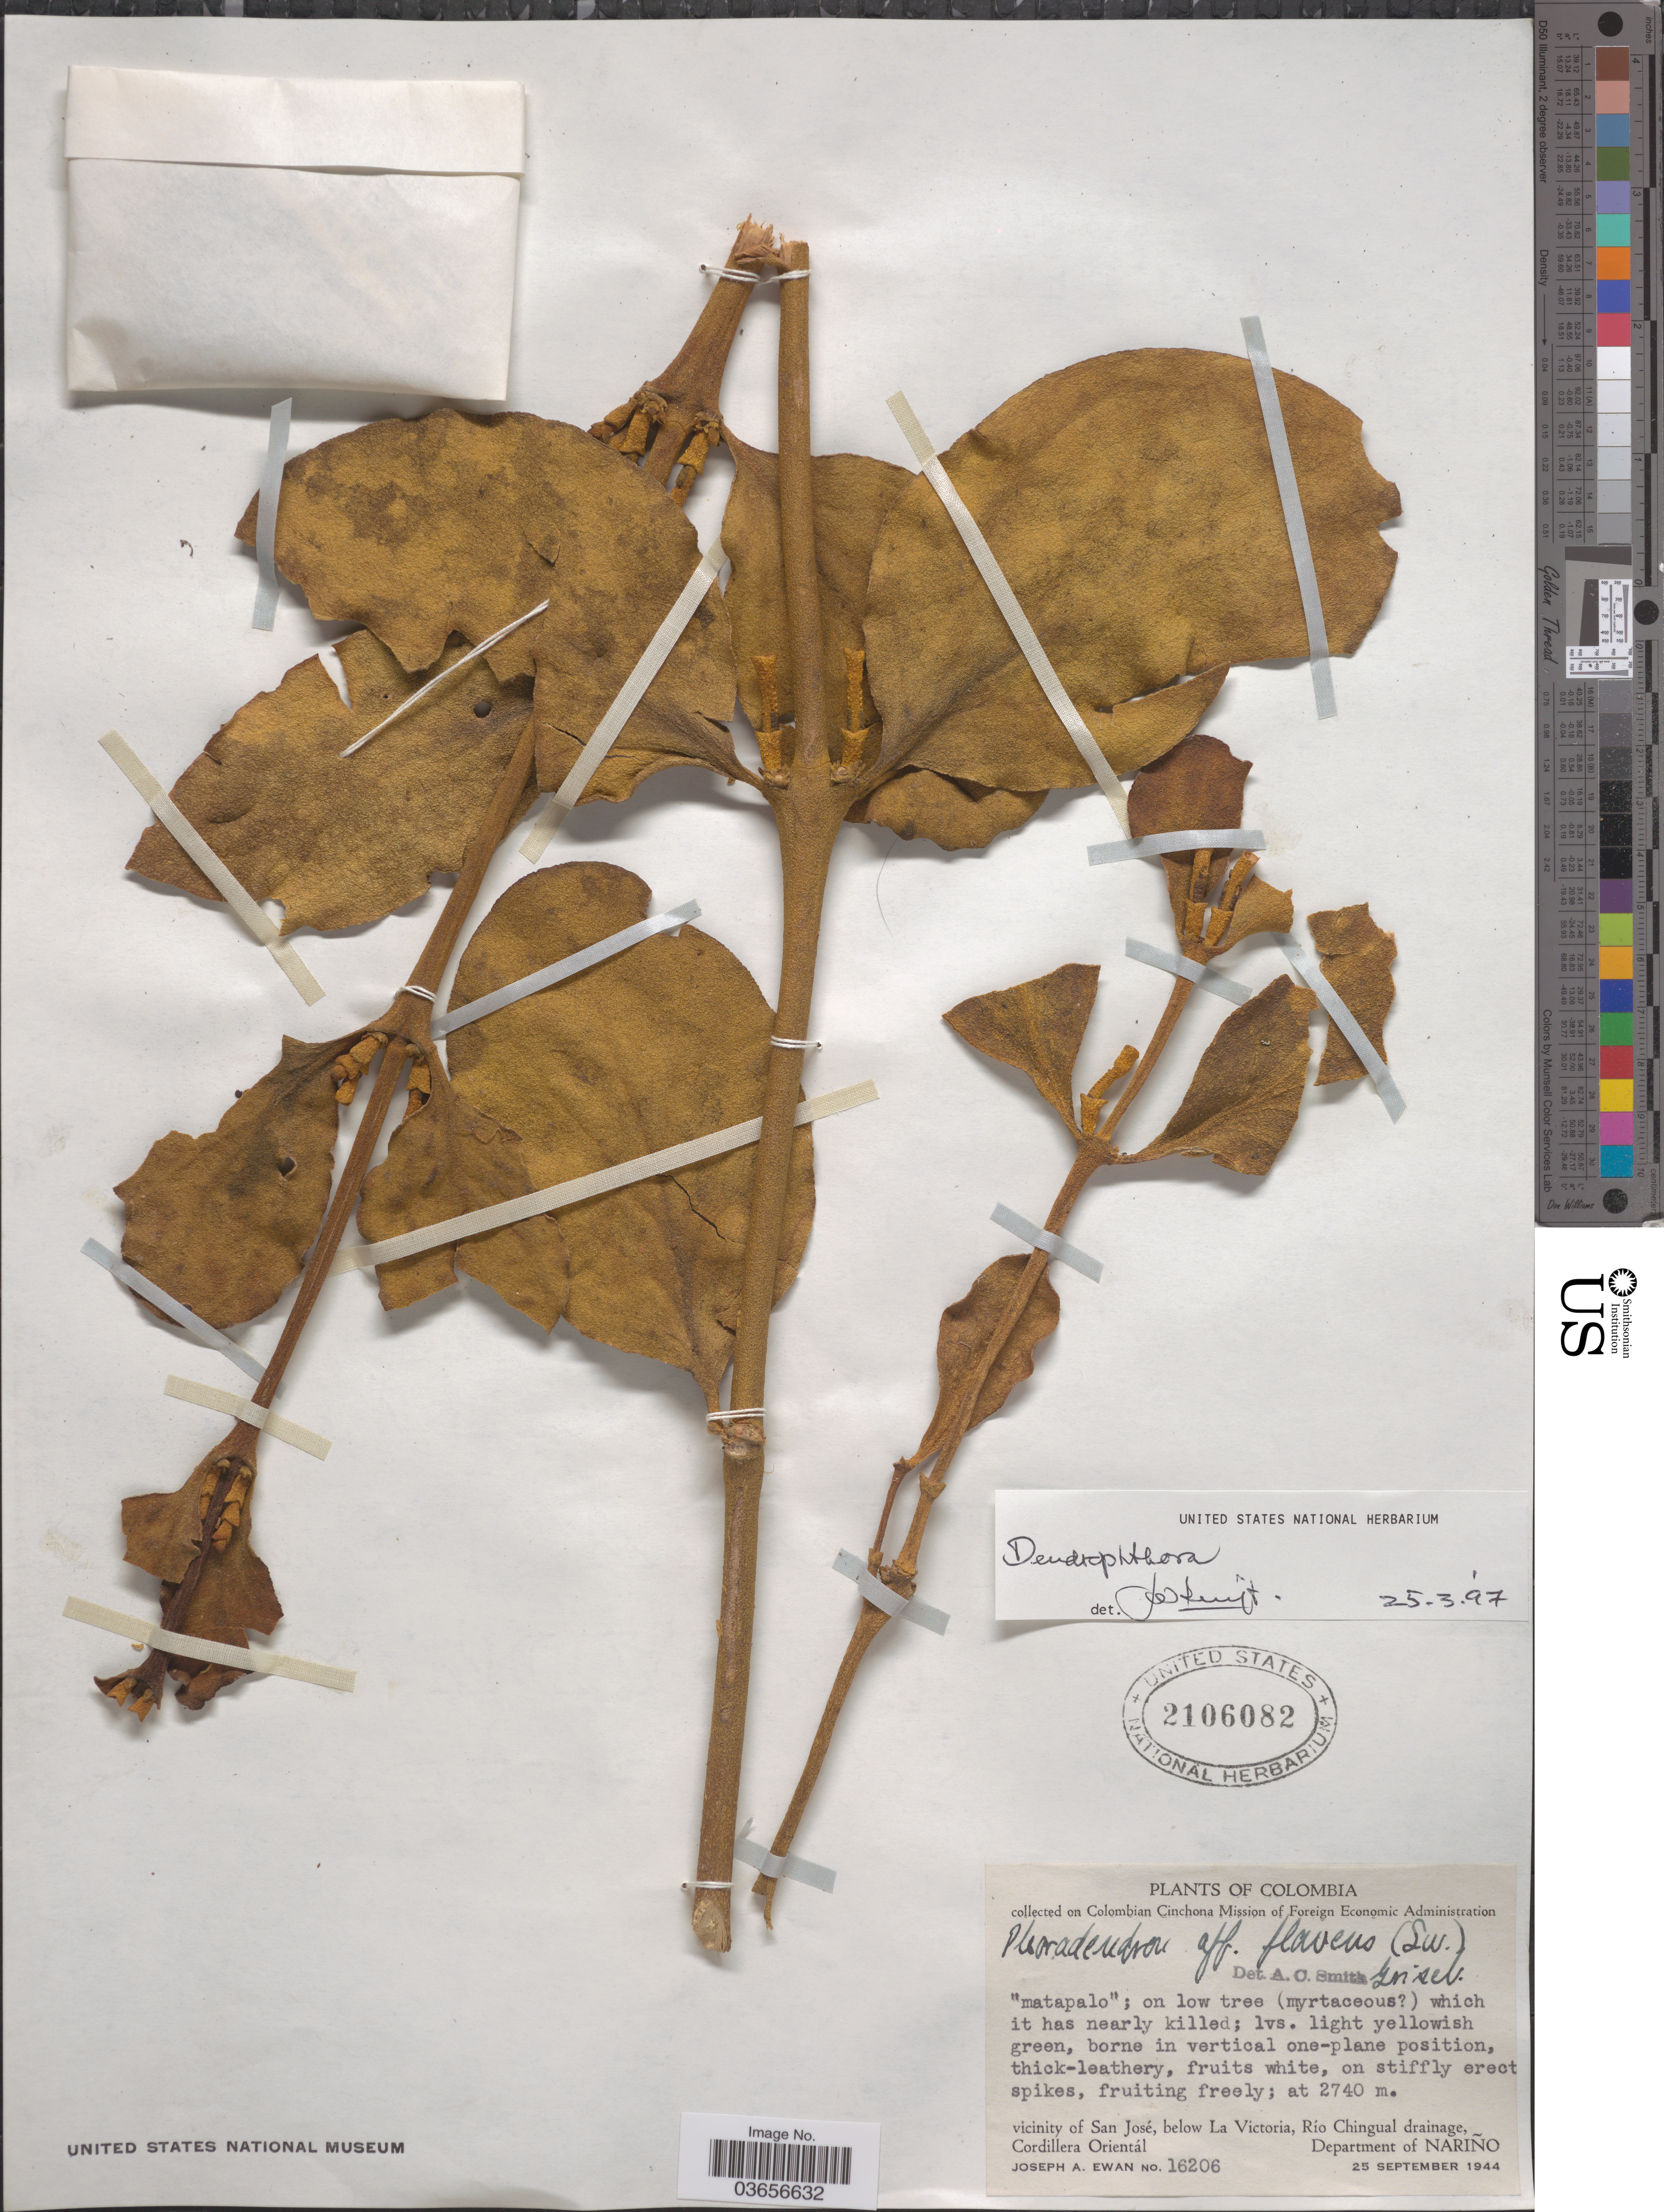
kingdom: Plantae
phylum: Tracheophyta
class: Magnoliopsida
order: Santalales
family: Viscaceae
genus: Dendrophthora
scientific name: Dendrophthora sp.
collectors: J. A. Ewan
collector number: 16206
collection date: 1944-09-25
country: Colombia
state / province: Nariño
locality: Vicinity of San José, below La Victoria, Río Chingual drainage, Cordillera Orientál. Department of Nariño.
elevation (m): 2740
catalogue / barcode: US 2106082